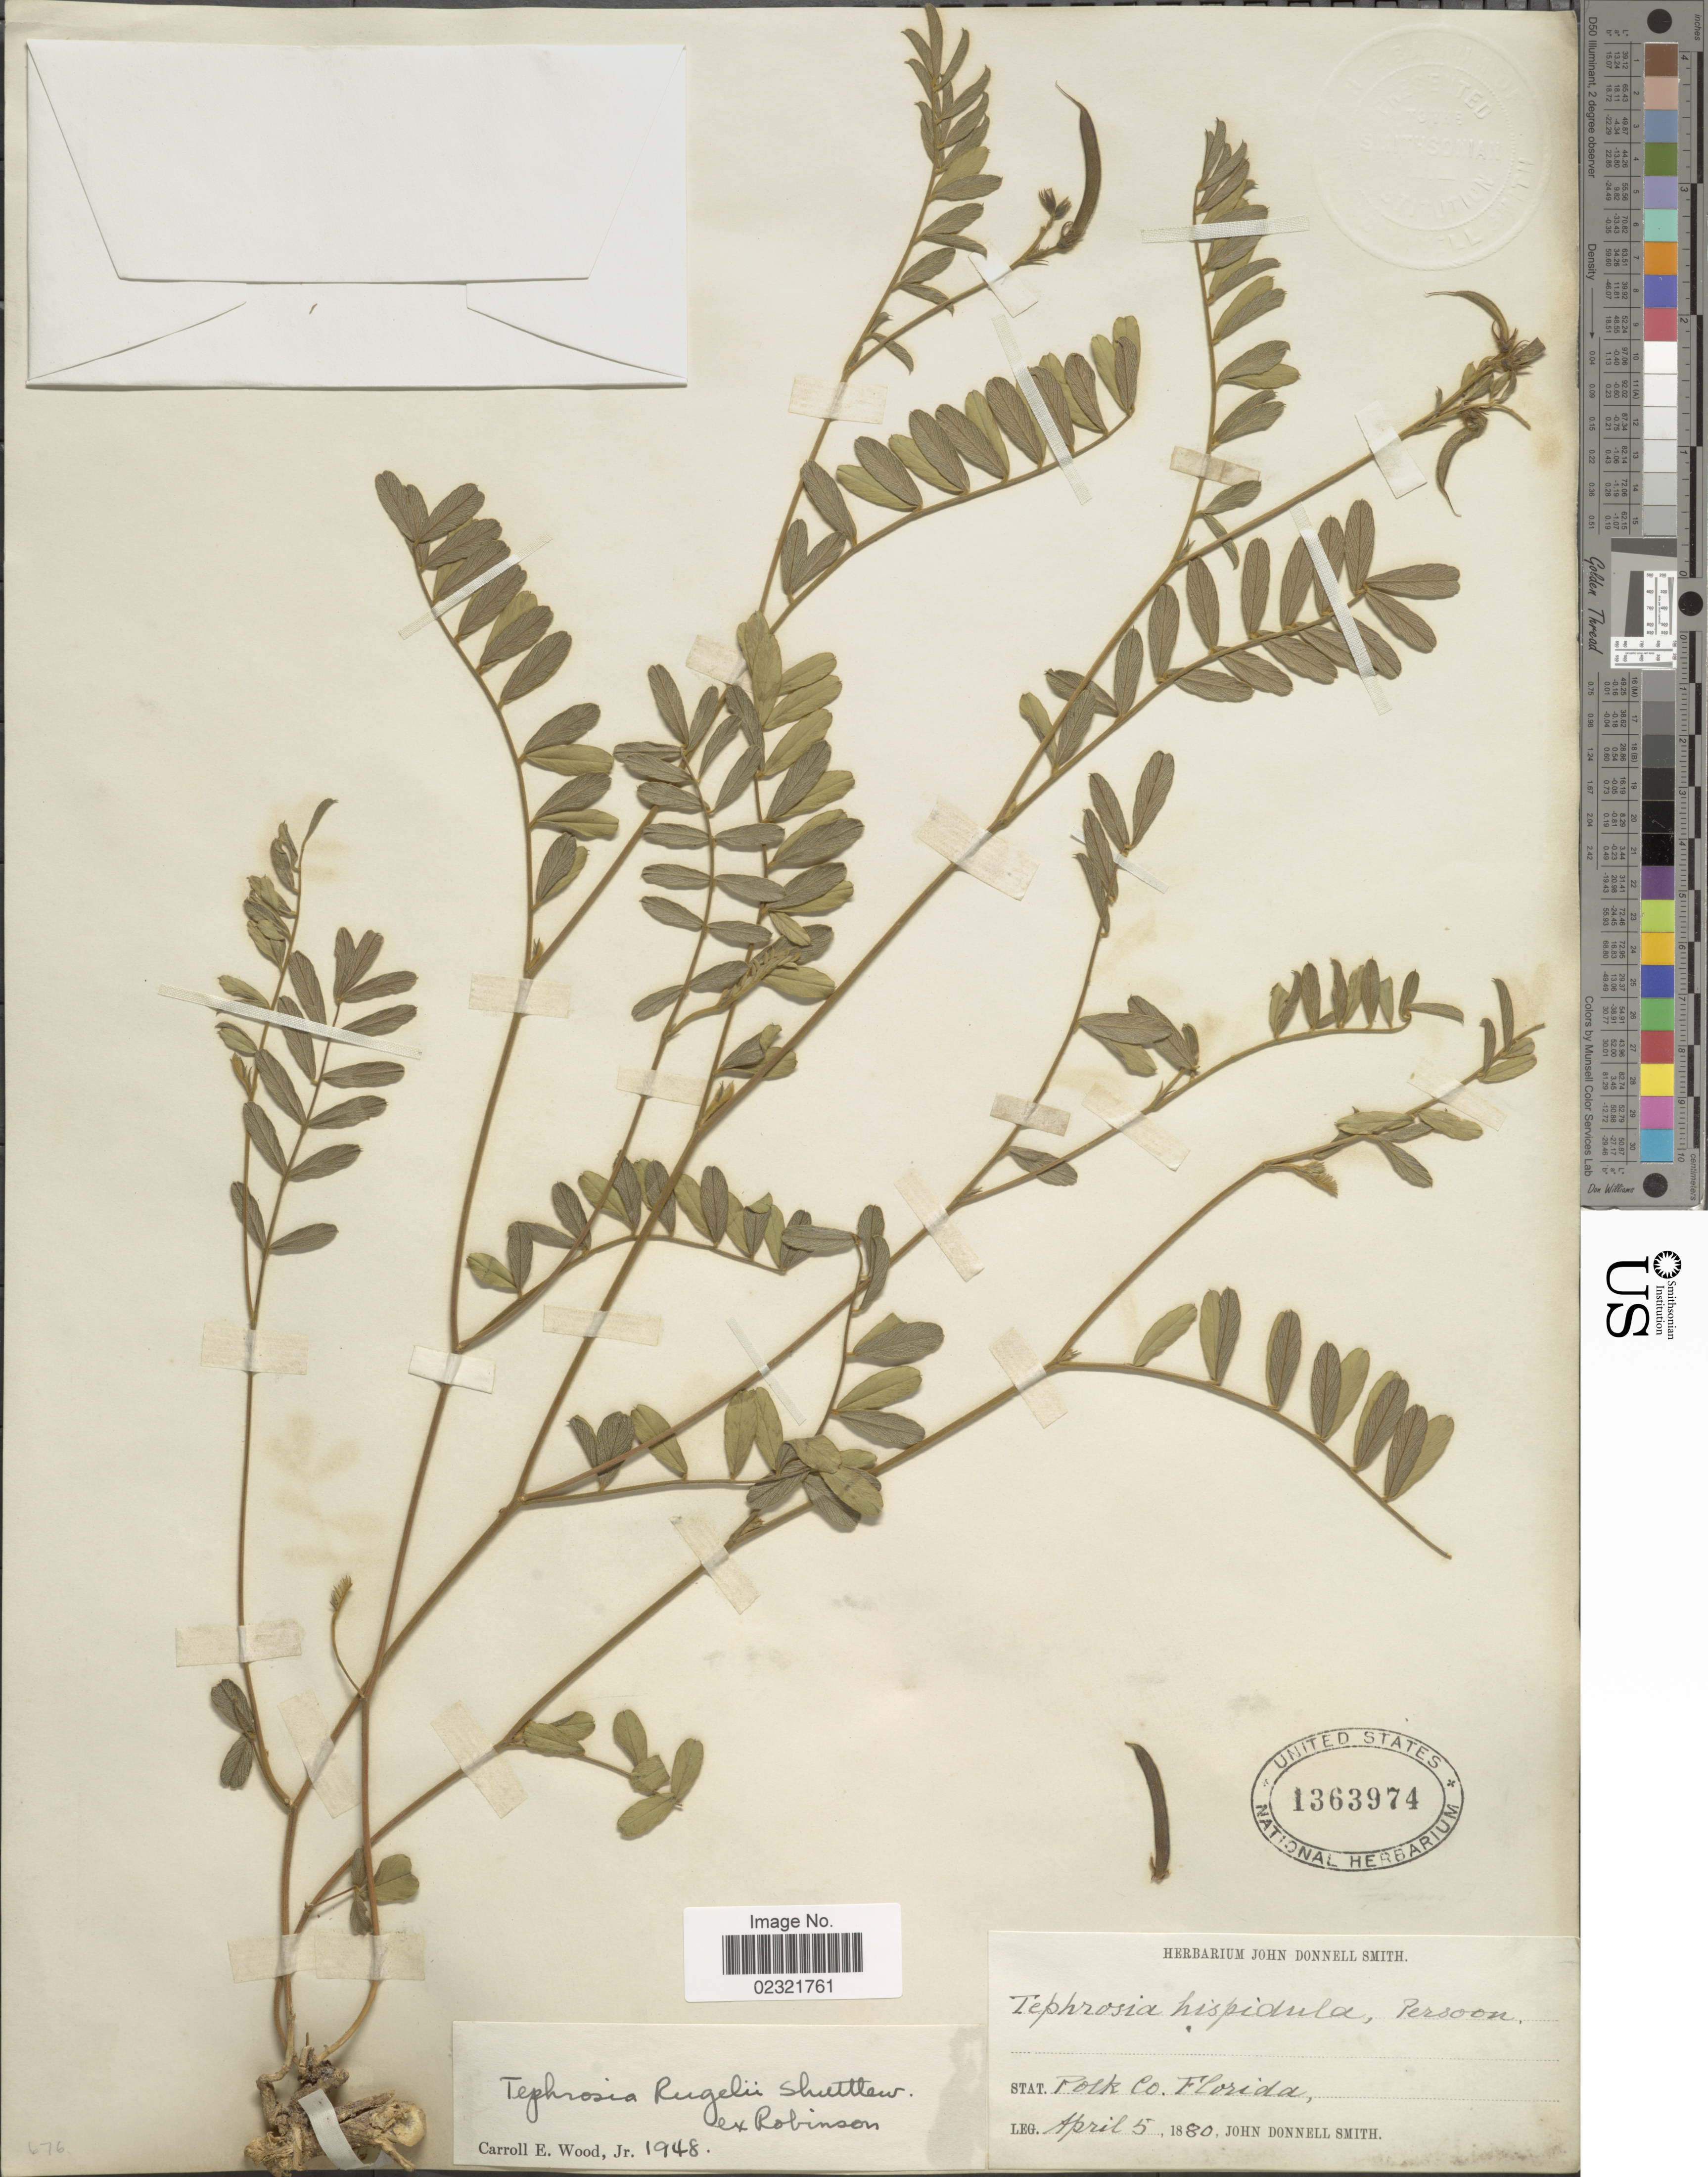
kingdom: Plantae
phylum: Tracheophyta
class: Magnoliopsida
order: Fabales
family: Fabaceae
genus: Tephrosia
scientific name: Tephrosia rugelii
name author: Shuttlew.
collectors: J. Donnell Smith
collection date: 1880-05-05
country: United States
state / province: Florida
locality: Polk Co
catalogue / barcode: US 1363974